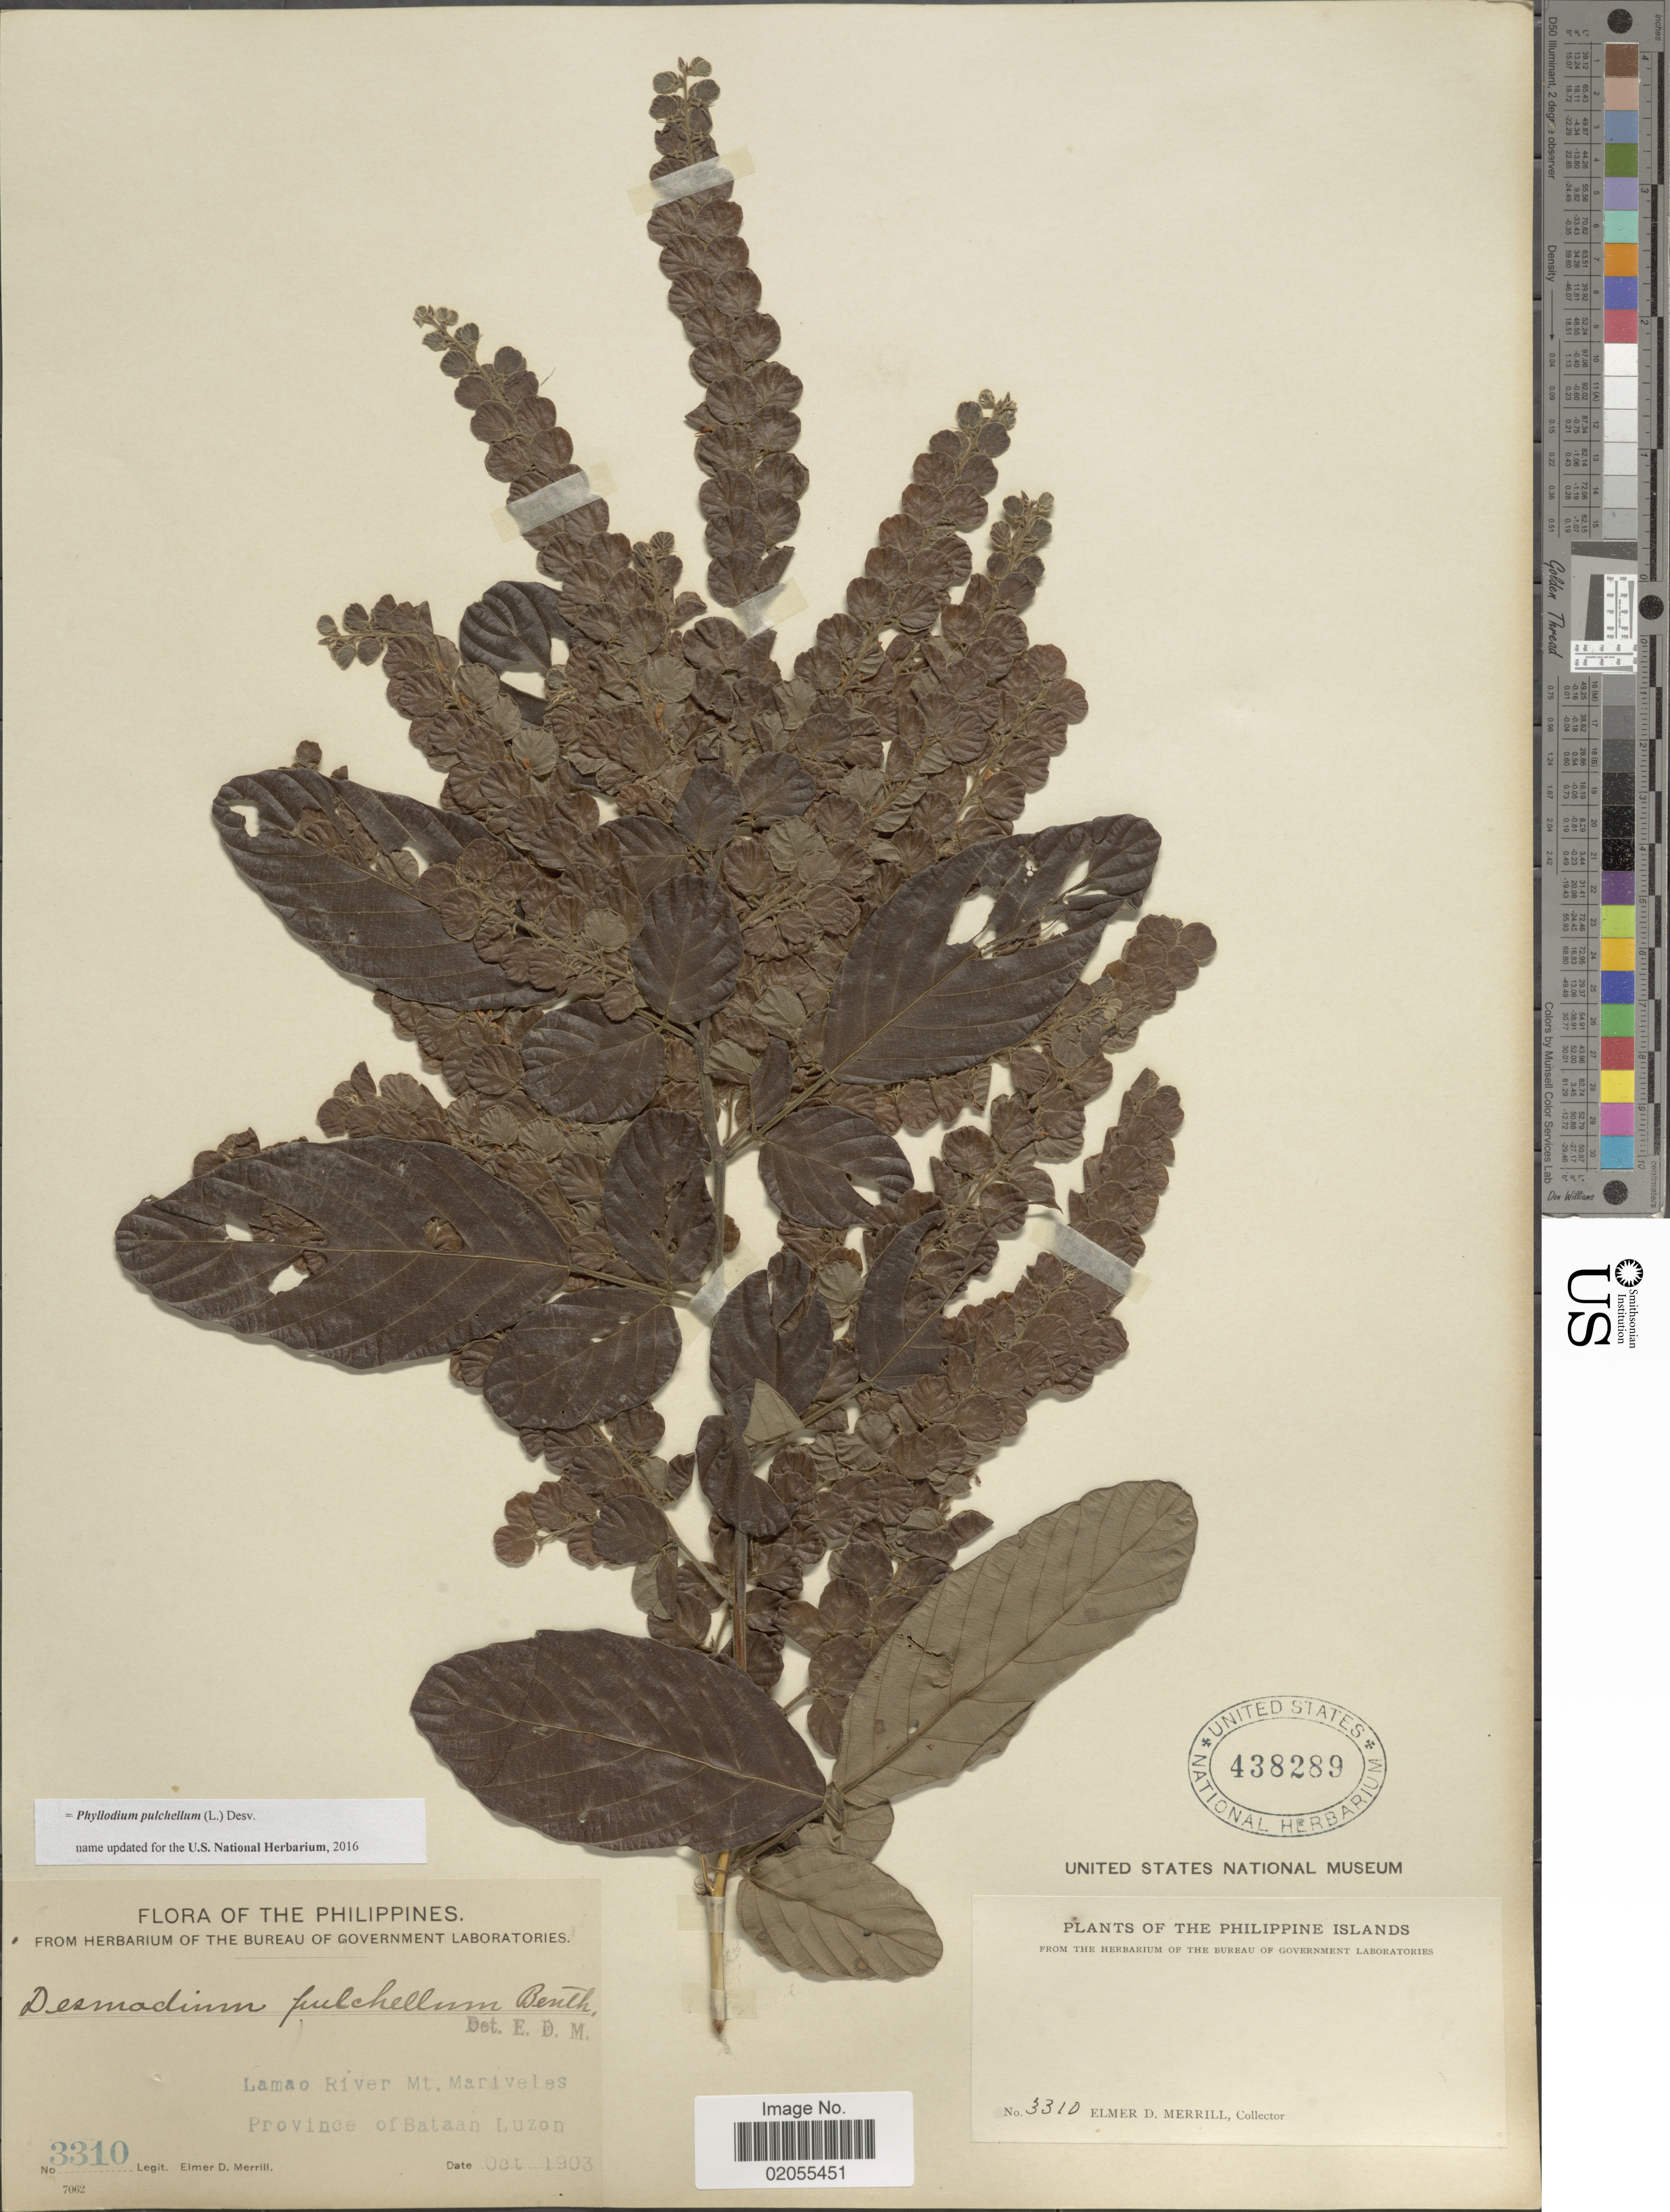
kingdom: Plantae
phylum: Tracheophyta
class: Magnoliopsida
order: Fabales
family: Fabaceae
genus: Phyllodium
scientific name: Phyllodium pulchellum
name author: (L.) Desv.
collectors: E. D. Merrill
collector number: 3310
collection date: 1903-10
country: Philippines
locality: Philippine Islands, Lamao River, Mt. Mariveles, Province of Bataan, Luzon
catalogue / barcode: US 438289